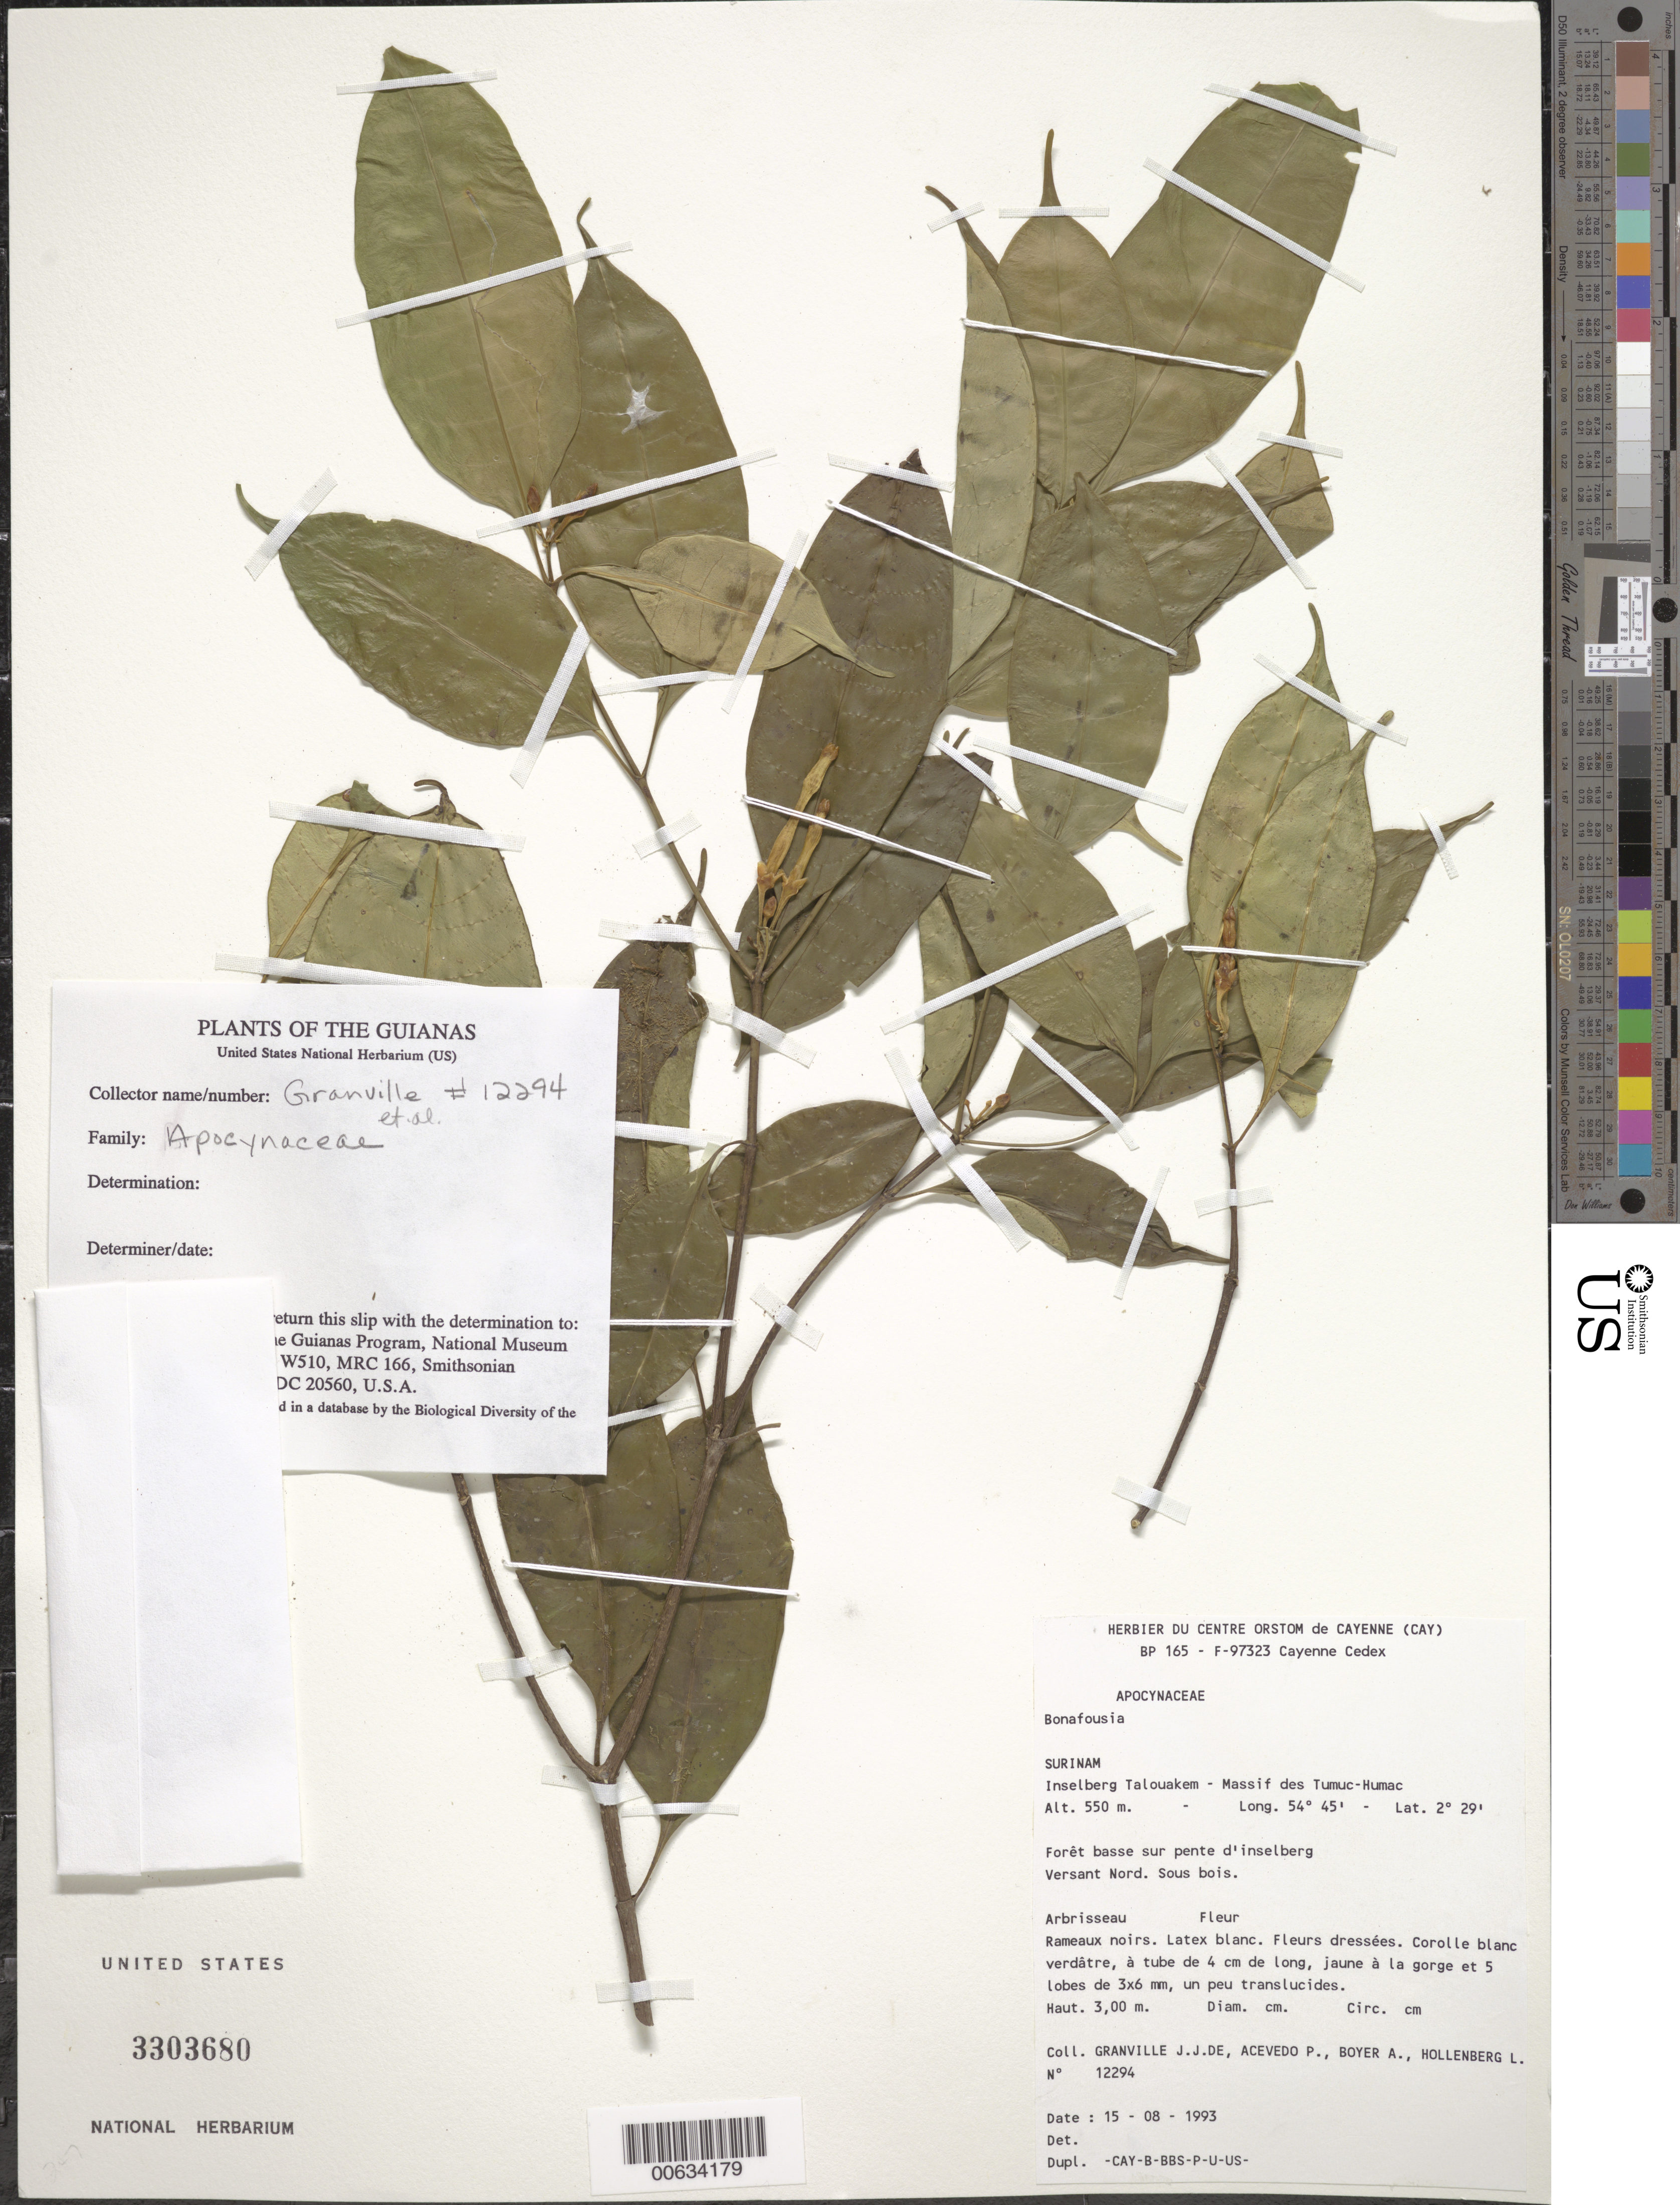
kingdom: Plantae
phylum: Tracheophyta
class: Magnoliopsida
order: Gentianales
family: Apocynaceae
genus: Tabernaemontana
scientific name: Tabernaemontana sp.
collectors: J.-J. de Granville, P. Acevedo-Rodr., A. Boyer & L. Hollenberg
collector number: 12294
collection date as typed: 15-Aug-93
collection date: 1993-08-15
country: Suriname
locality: Inselberg Talouakem, Massif des Tumuc-Humac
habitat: Forêt basse sur pente d'inselberg. Versant nord. Sous bois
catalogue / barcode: US 3303680